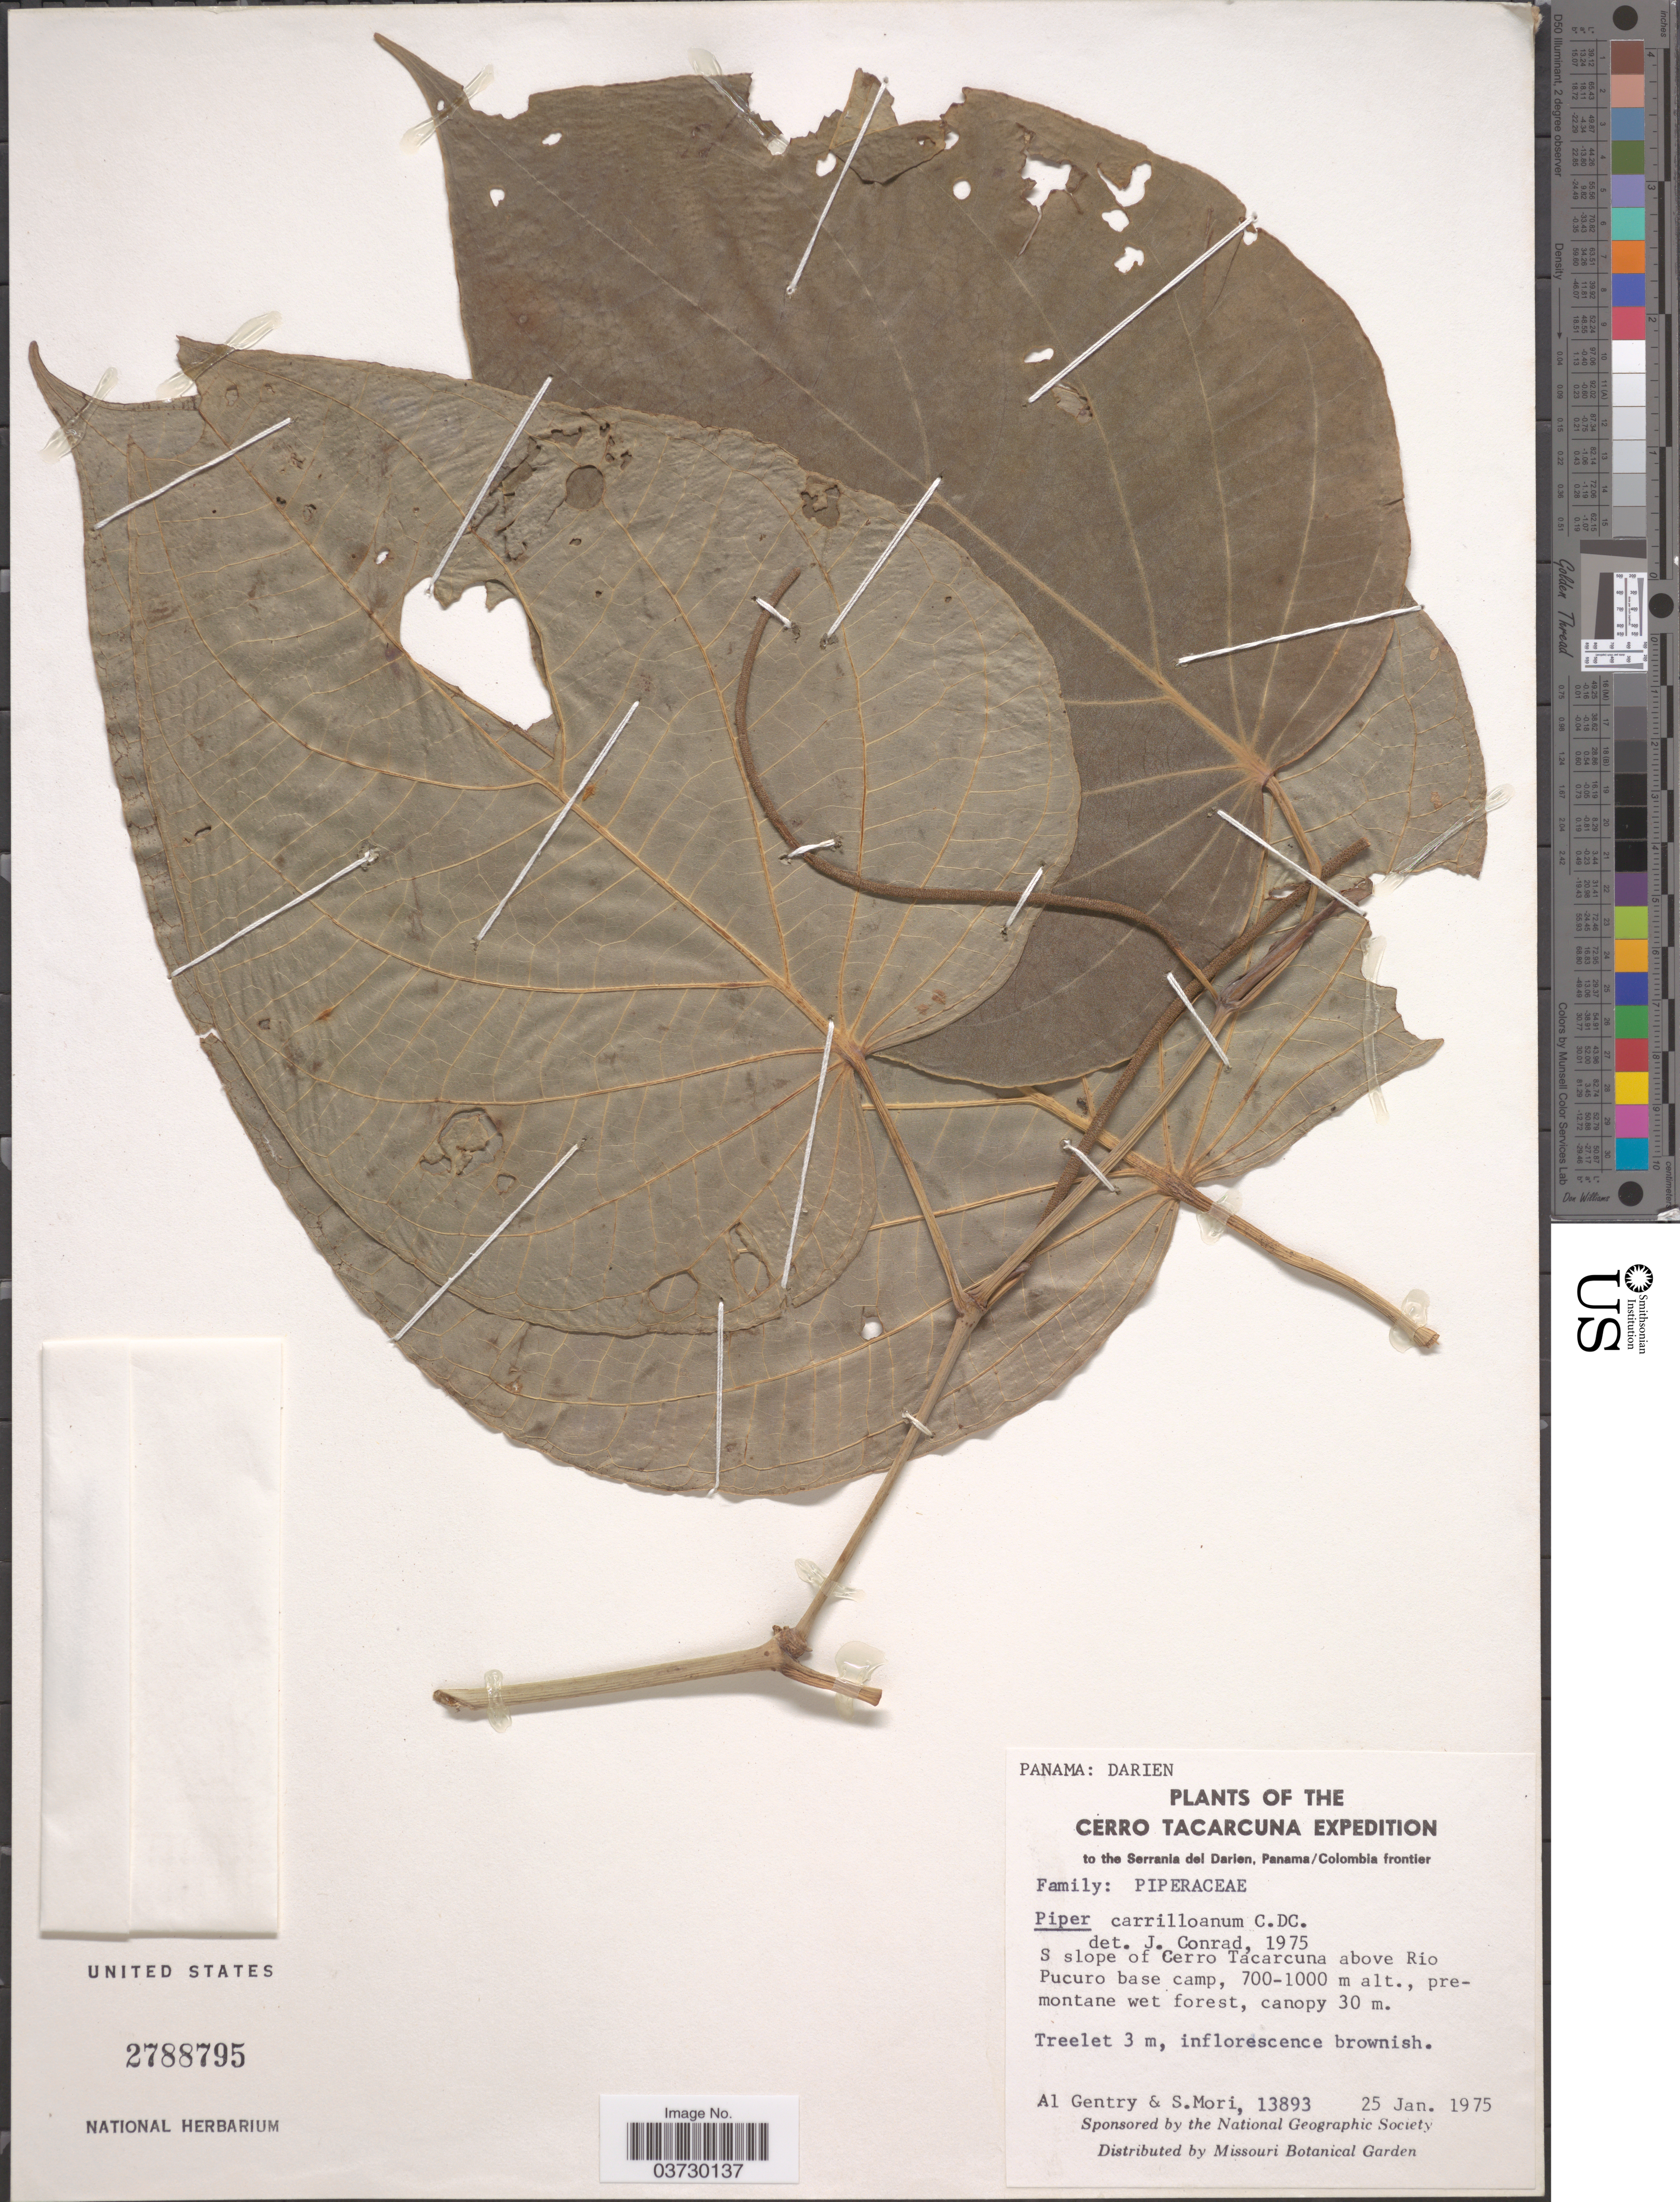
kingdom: Plantae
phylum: Tracheophyta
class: Magnoliopsida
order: Piperales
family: Piperaceae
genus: Piper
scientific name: Piper carrilloanum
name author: C. DC.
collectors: A. H. Gentry & S. Mori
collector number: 13893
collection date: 1975-01-25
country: Panama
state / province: Darien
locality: Cerro Tacarcuna. S slope of Cerro Tacarcuna above Rio Pucuro base camp, promontane wet forest.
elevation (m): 700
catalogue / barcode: US 2788795